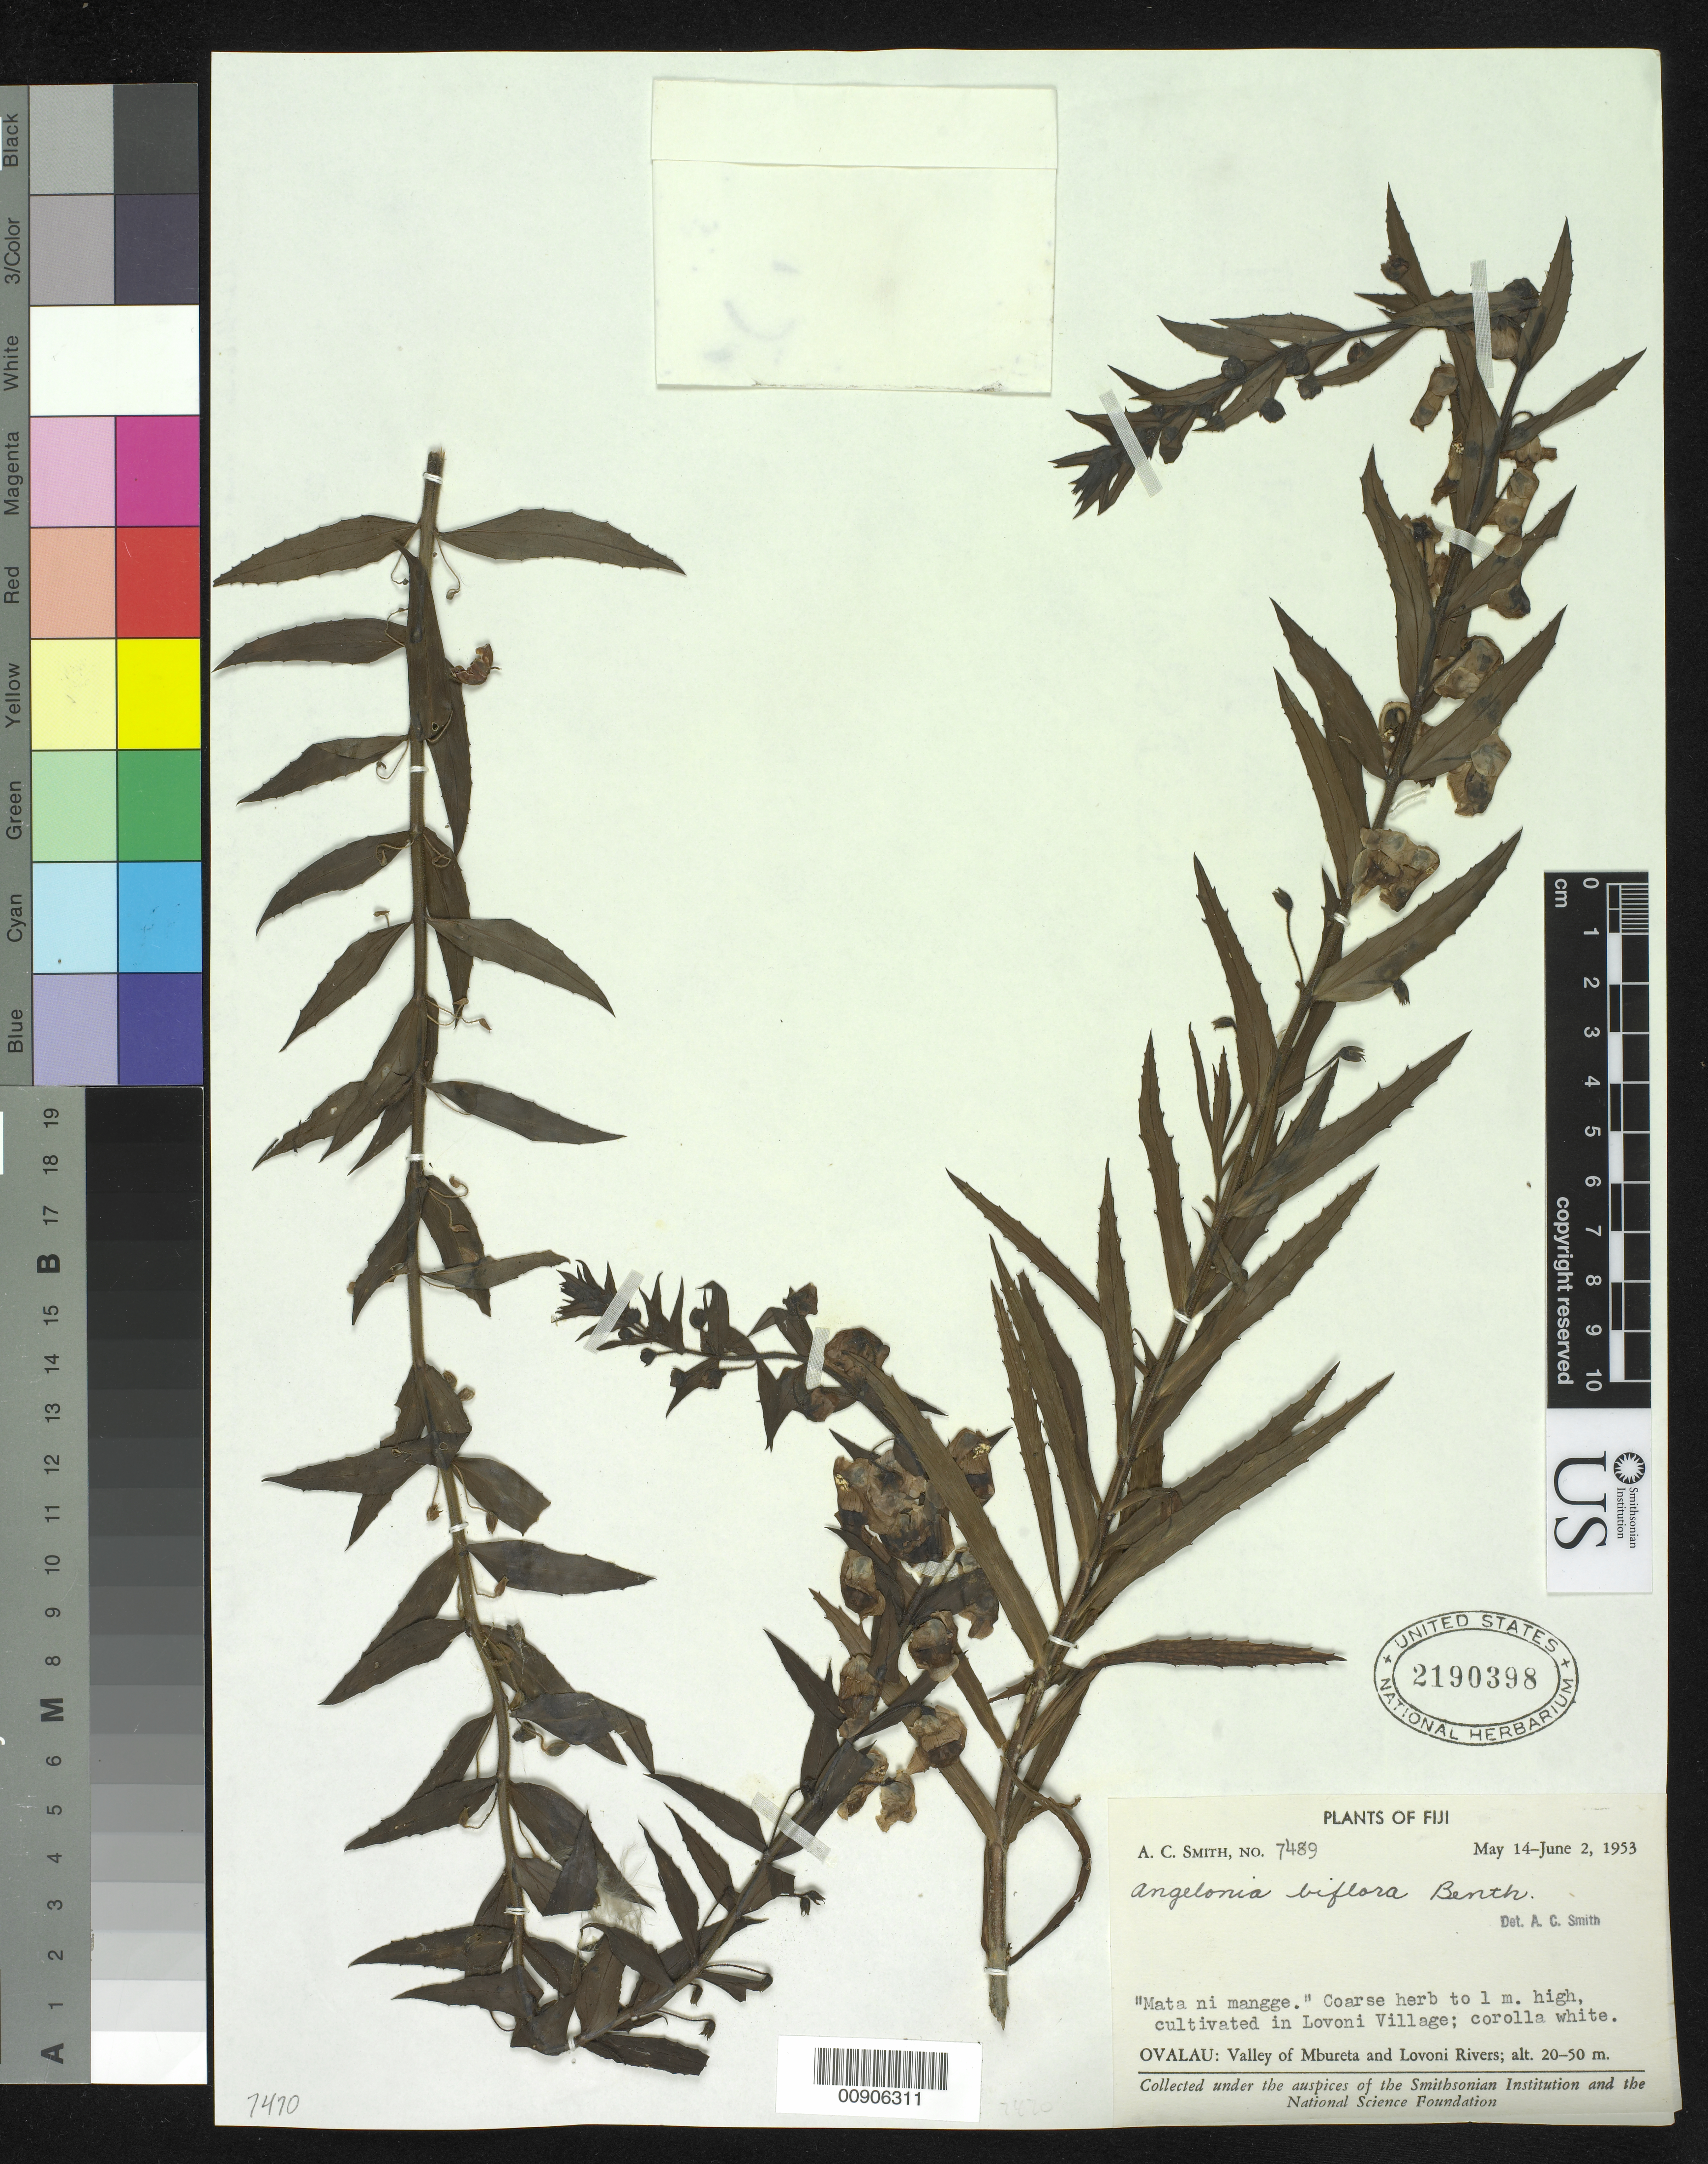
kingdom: Plantae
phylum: Tracheophyta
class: Magnoliopsida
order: Lamiales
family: Plantaginaceae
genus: Angelonia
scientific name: Angelonia biflora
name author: Benth.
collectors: C. A. Smith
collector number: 7489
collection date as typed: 14 May 1953 to 02 Jun 1953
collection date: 1953-05-14/1953-06-02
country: Fiji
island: Ovalau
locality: Valley of Mbureta and Lovoni Rivers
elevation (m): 20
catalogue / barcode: US 2190398